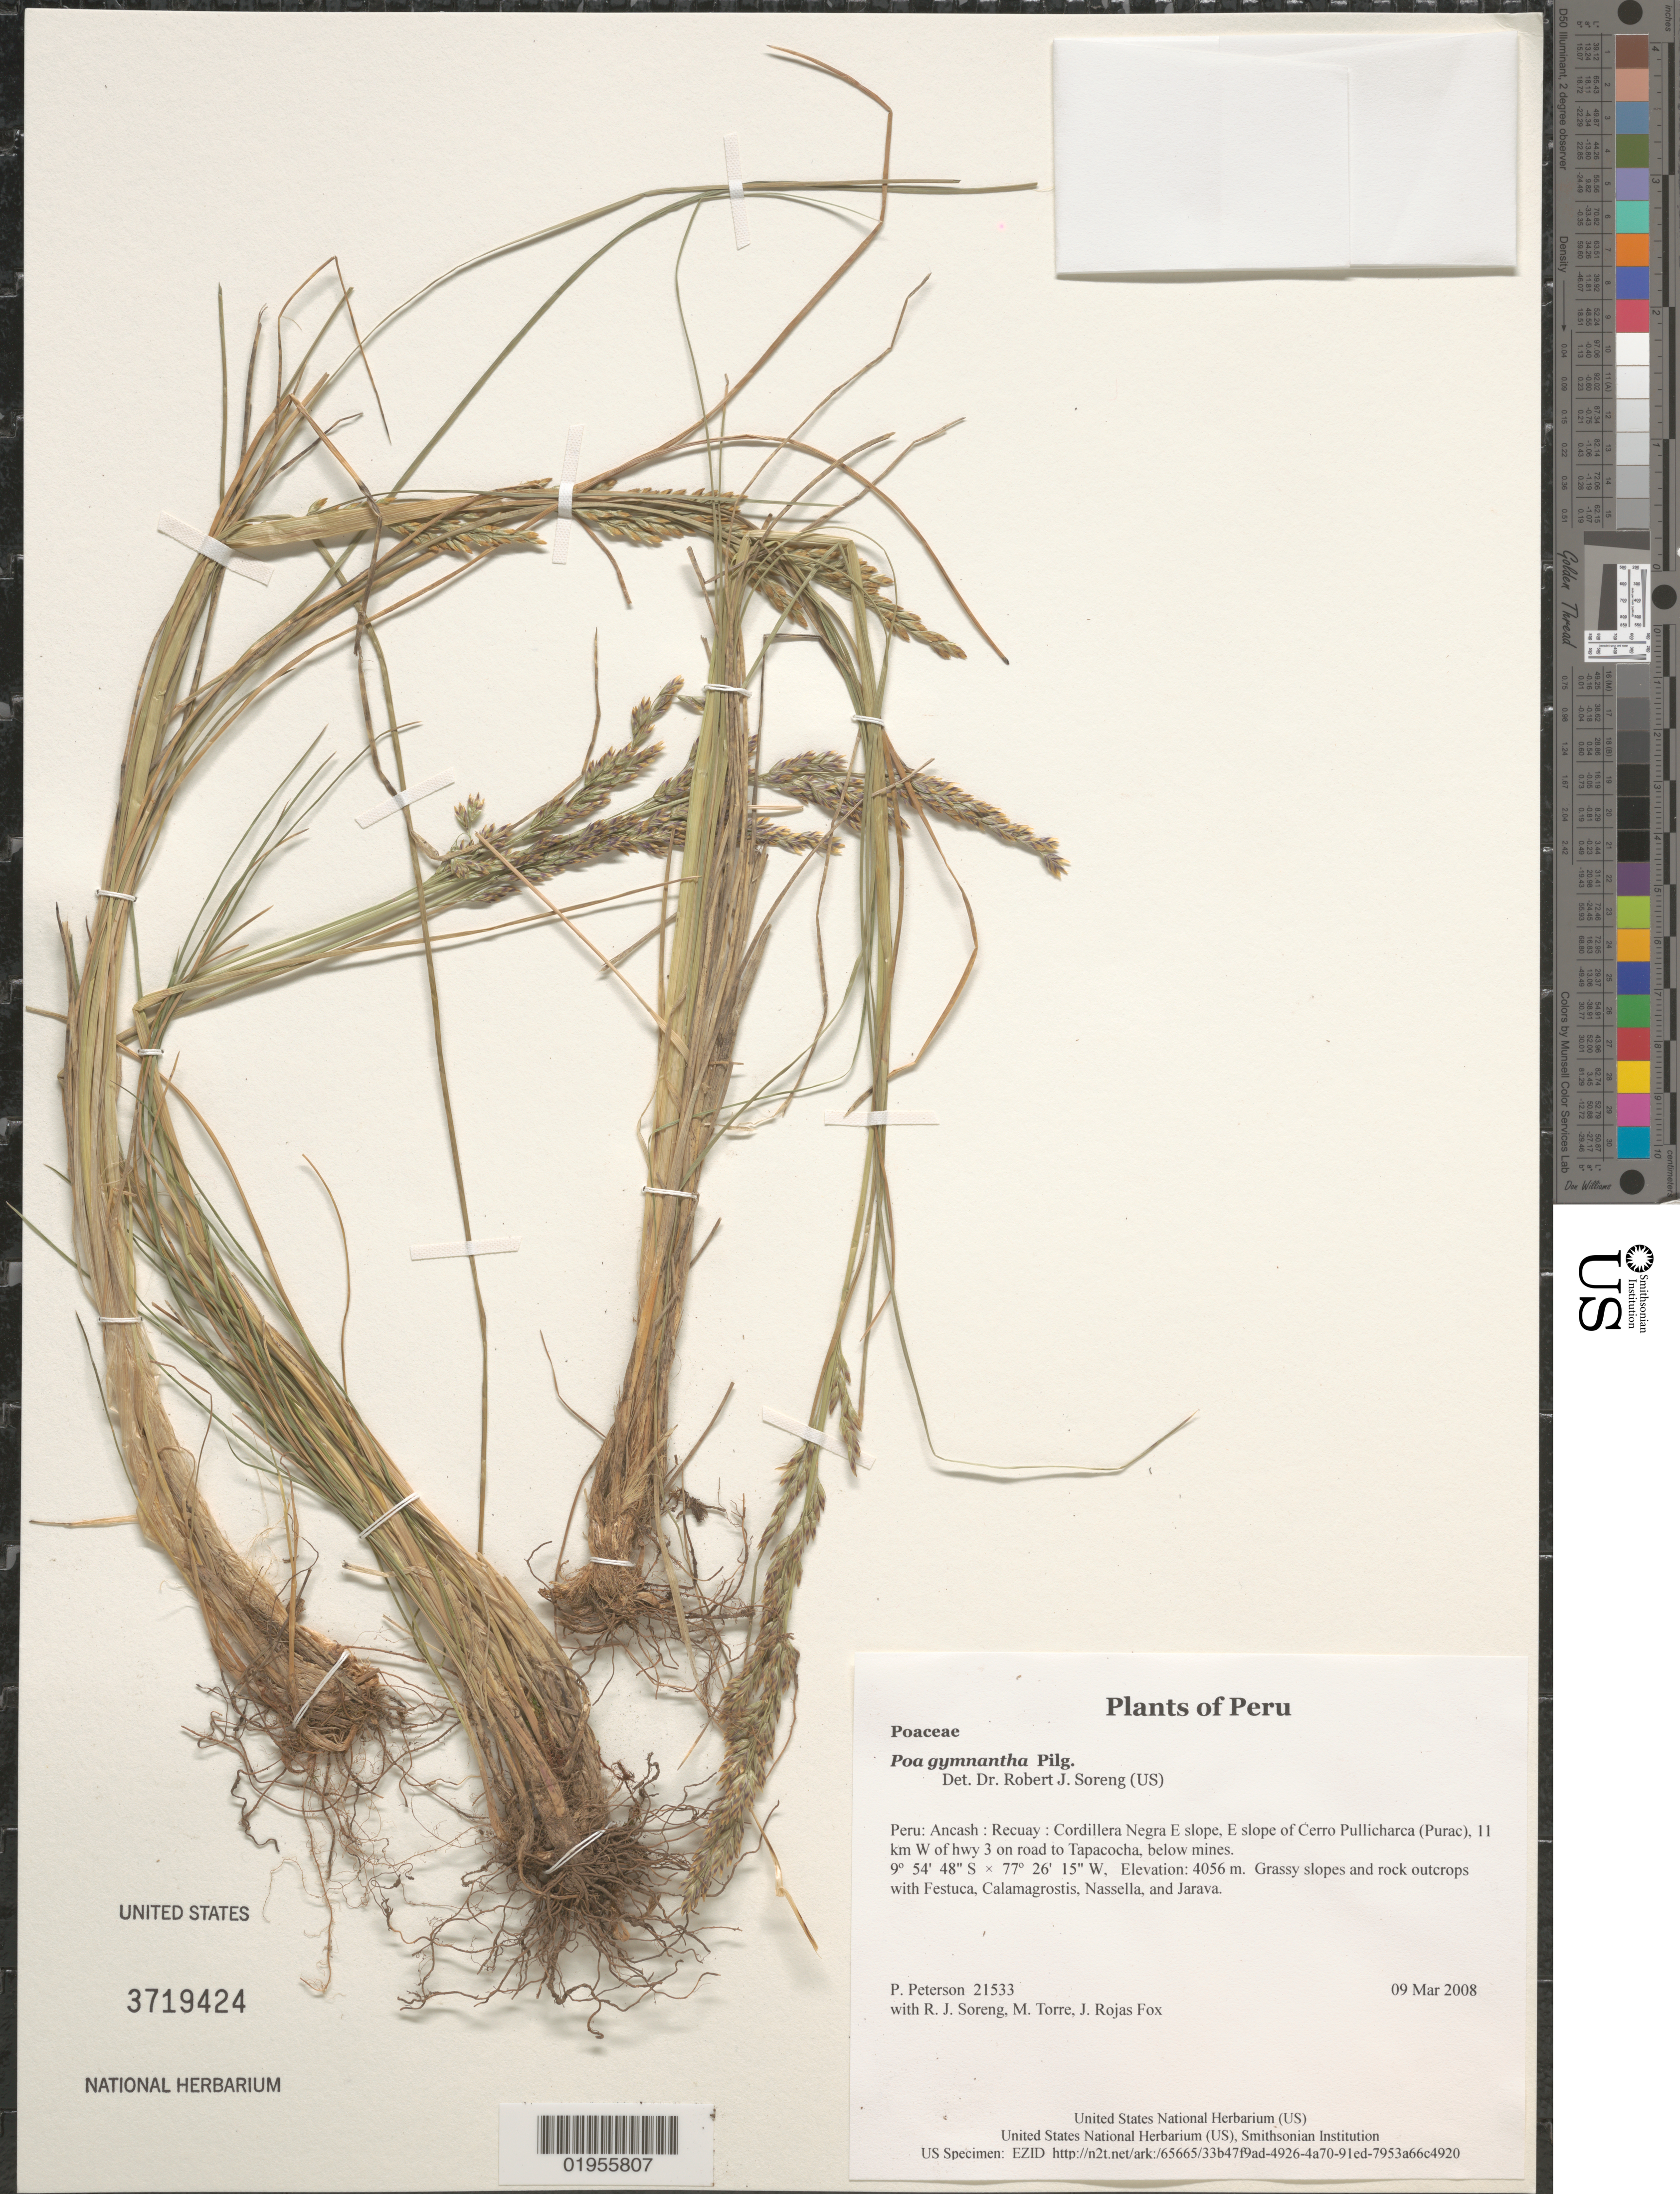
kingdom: Plantae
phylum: Tracheophyta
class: Liliopsida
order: Poales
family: Poaceae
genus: Poa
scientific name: Poa gymnantha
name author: Pilg.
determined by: Soreng, Robert J., Research Associate (BOT), Smithsonian Institution - National Museum of Natural History (UNITED STATES)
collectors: P. M. Peterson, R. J. Soreng, M. Torre & J. Rojas Fox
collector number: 21533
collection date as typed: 09 Mar 2008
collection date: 2008-03-09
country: Peru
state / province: Ancash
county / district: Recuay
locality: Cordillera Negra E slope, E slope of Cerro Pullicharca (Purac), 11 km W of hwy 3 on road to Tapacocha, below mines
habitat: Grassy slopes and rock outcrops with Festuca, Calamagrostis, Nassella, and Jarava.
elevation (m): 4056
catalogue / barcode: US 3719424